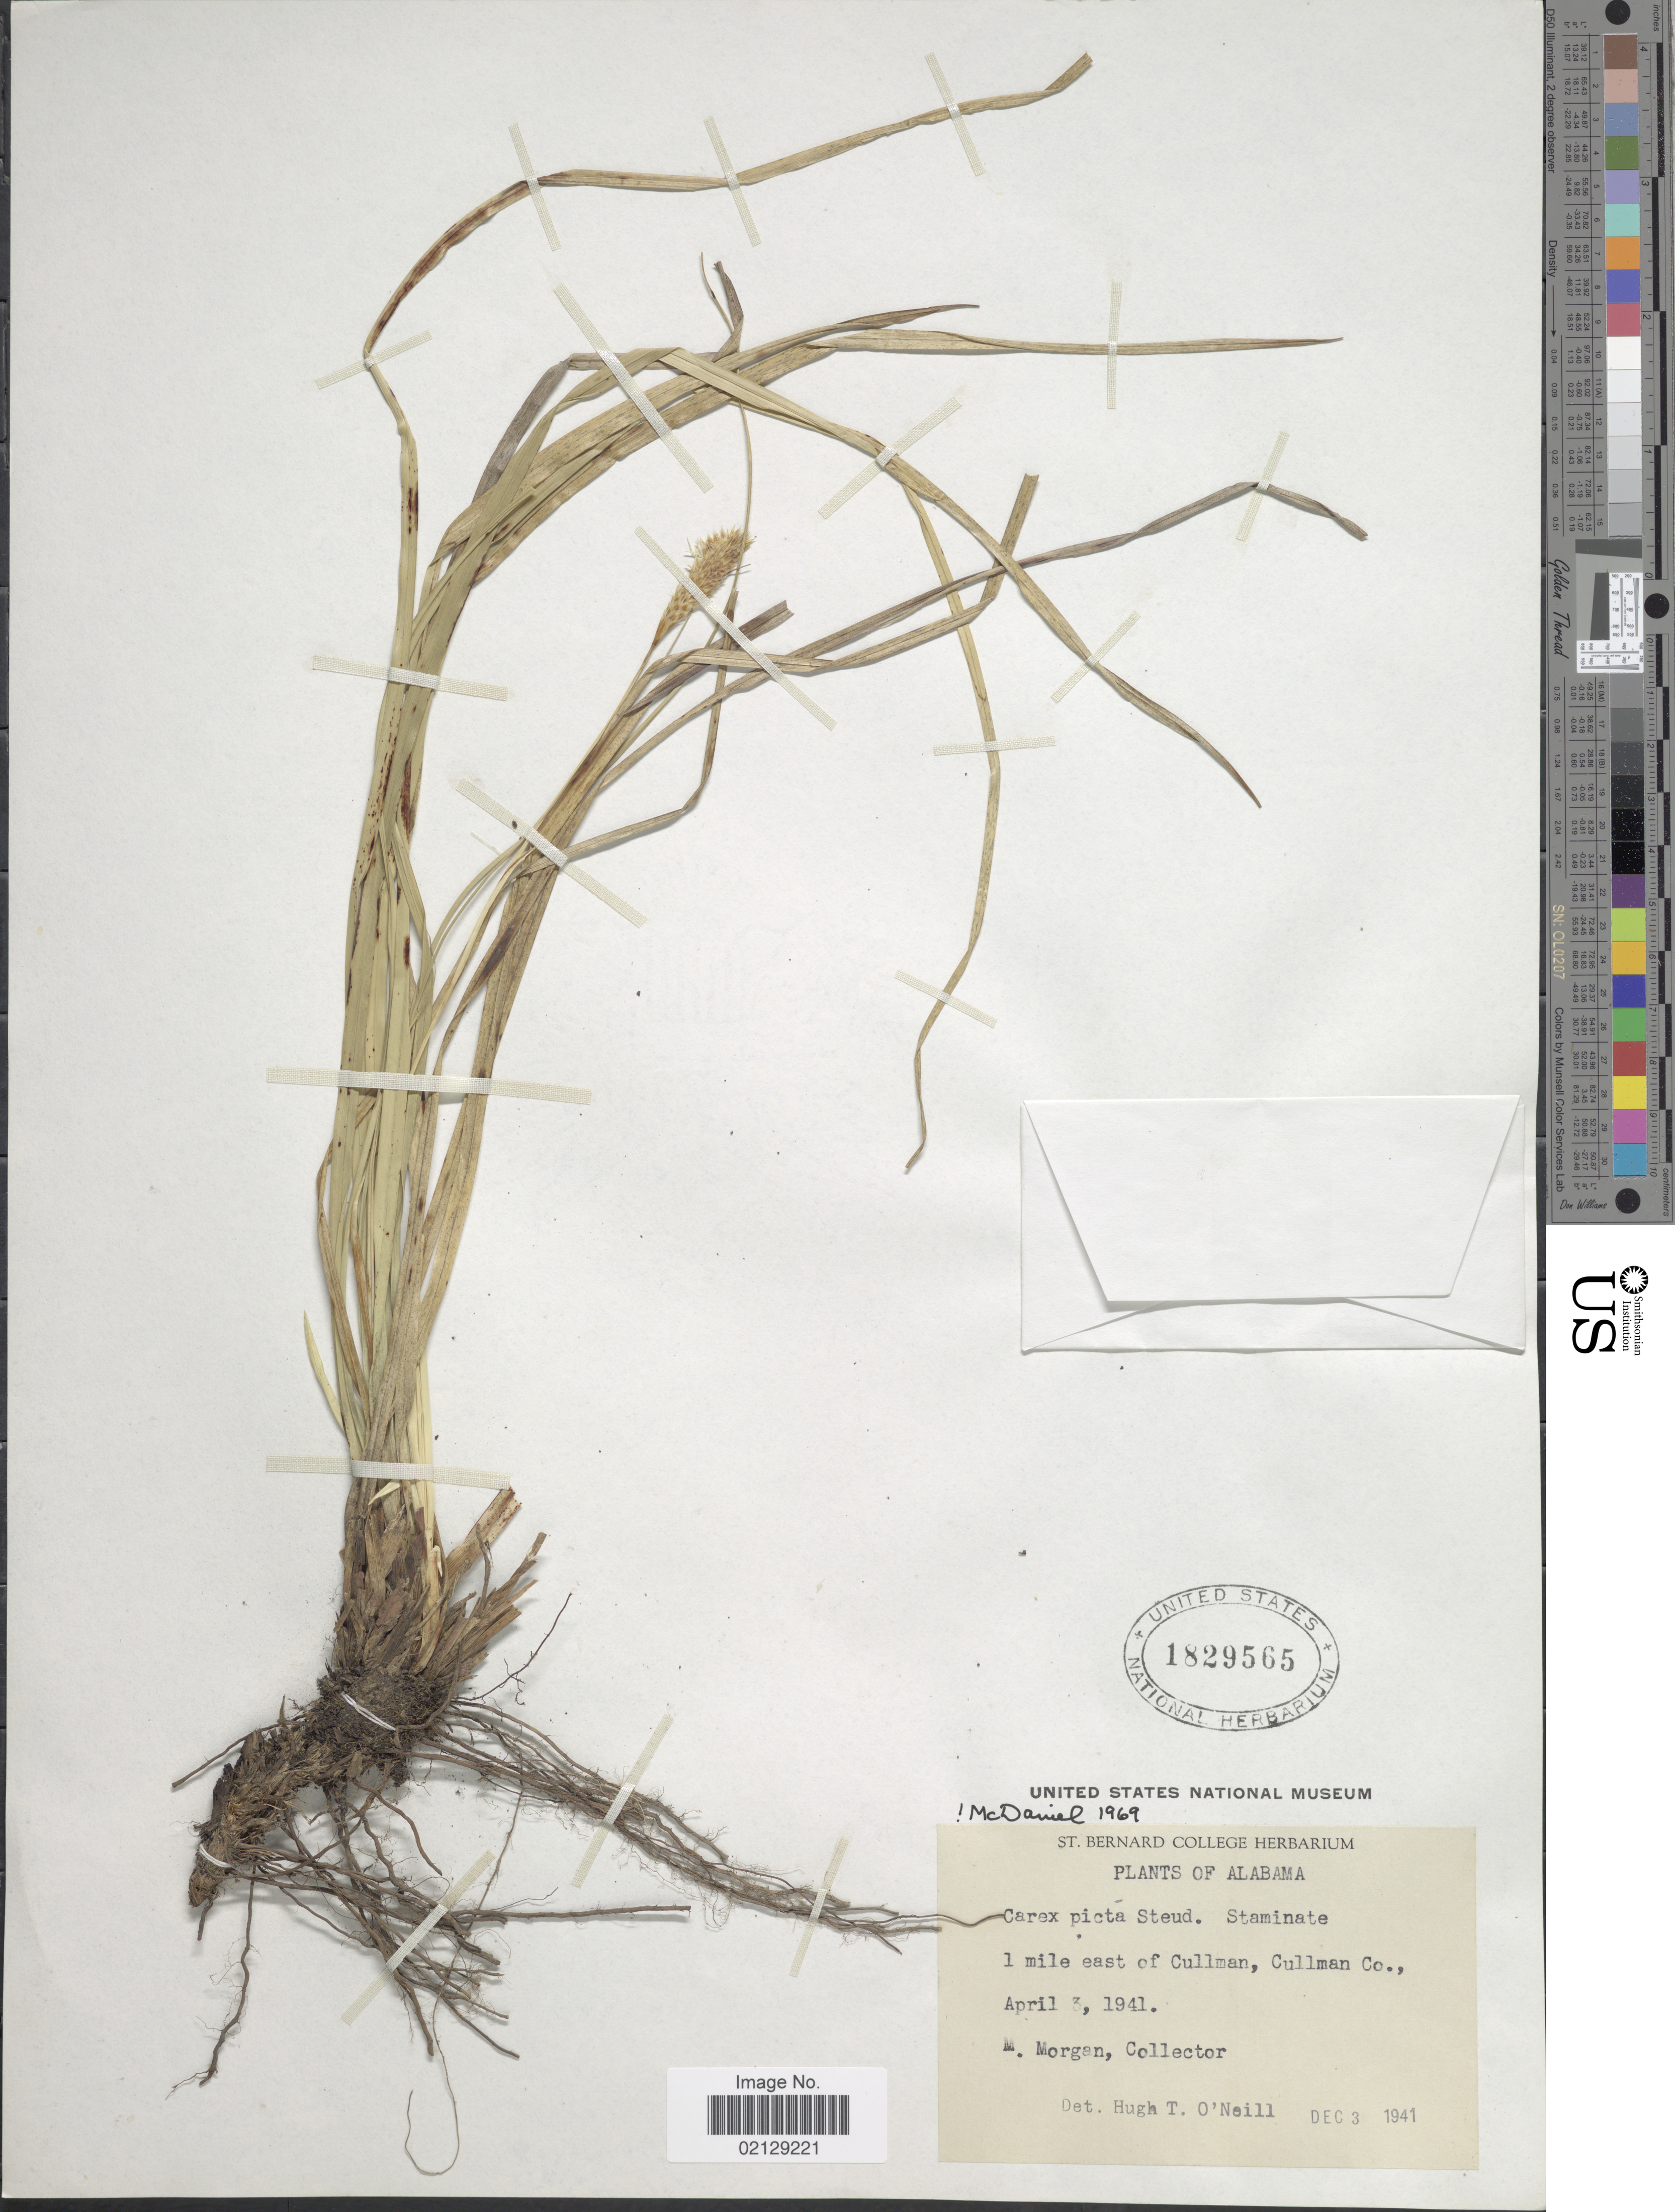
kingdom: Plantae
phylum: Tracheophyta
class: Liliopsida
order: Poales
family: Cyperaceae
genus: Carex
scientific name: Carex picta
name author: Steud.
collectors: M. Morgan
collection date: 1941-04-03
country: United States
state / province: Alabama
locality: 1 mile east of Cullman, Cullman Co.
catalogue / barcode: US 1829565